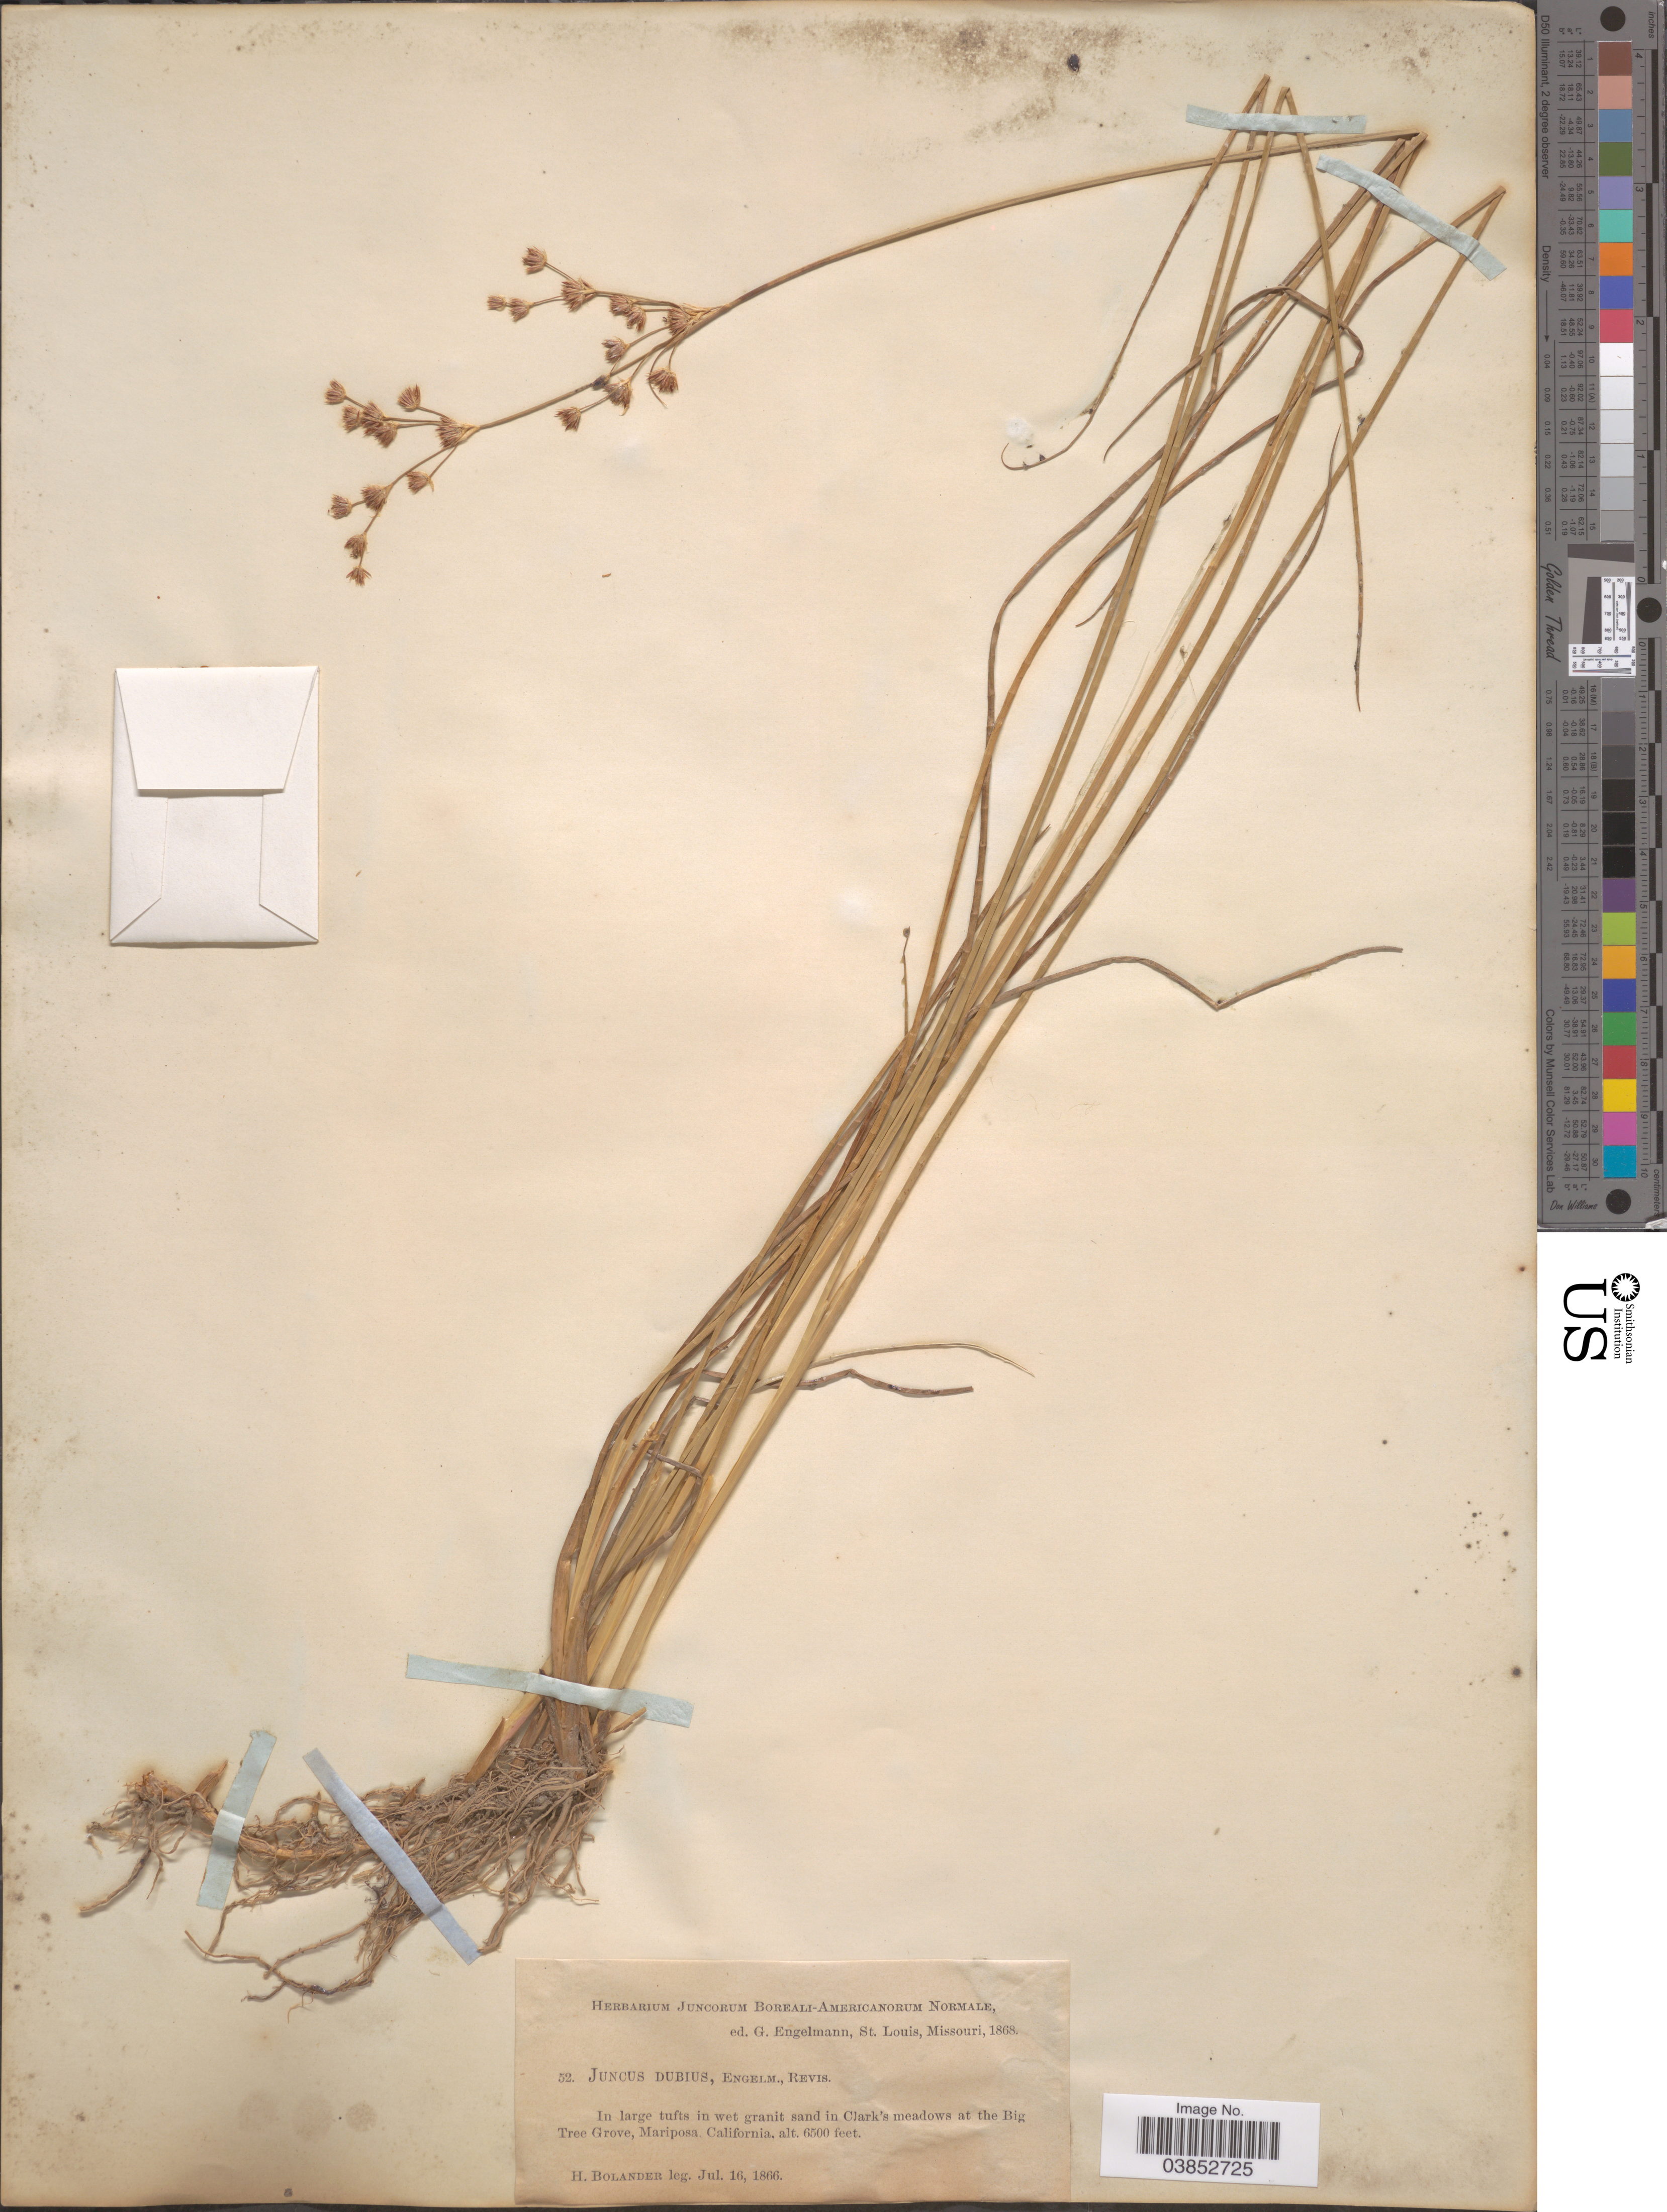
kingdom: Plantae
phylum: Tracheophyta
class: Liliopsida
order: Poales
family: Juncaceae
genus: Juncus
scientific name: Juncus dubius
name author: Engelm.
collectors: H. Bolander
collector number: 52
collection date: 1866-07-16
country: United States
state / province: California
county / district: Mariposa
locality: In Clark's meadows at the Big Tree Grove, Mariposa.